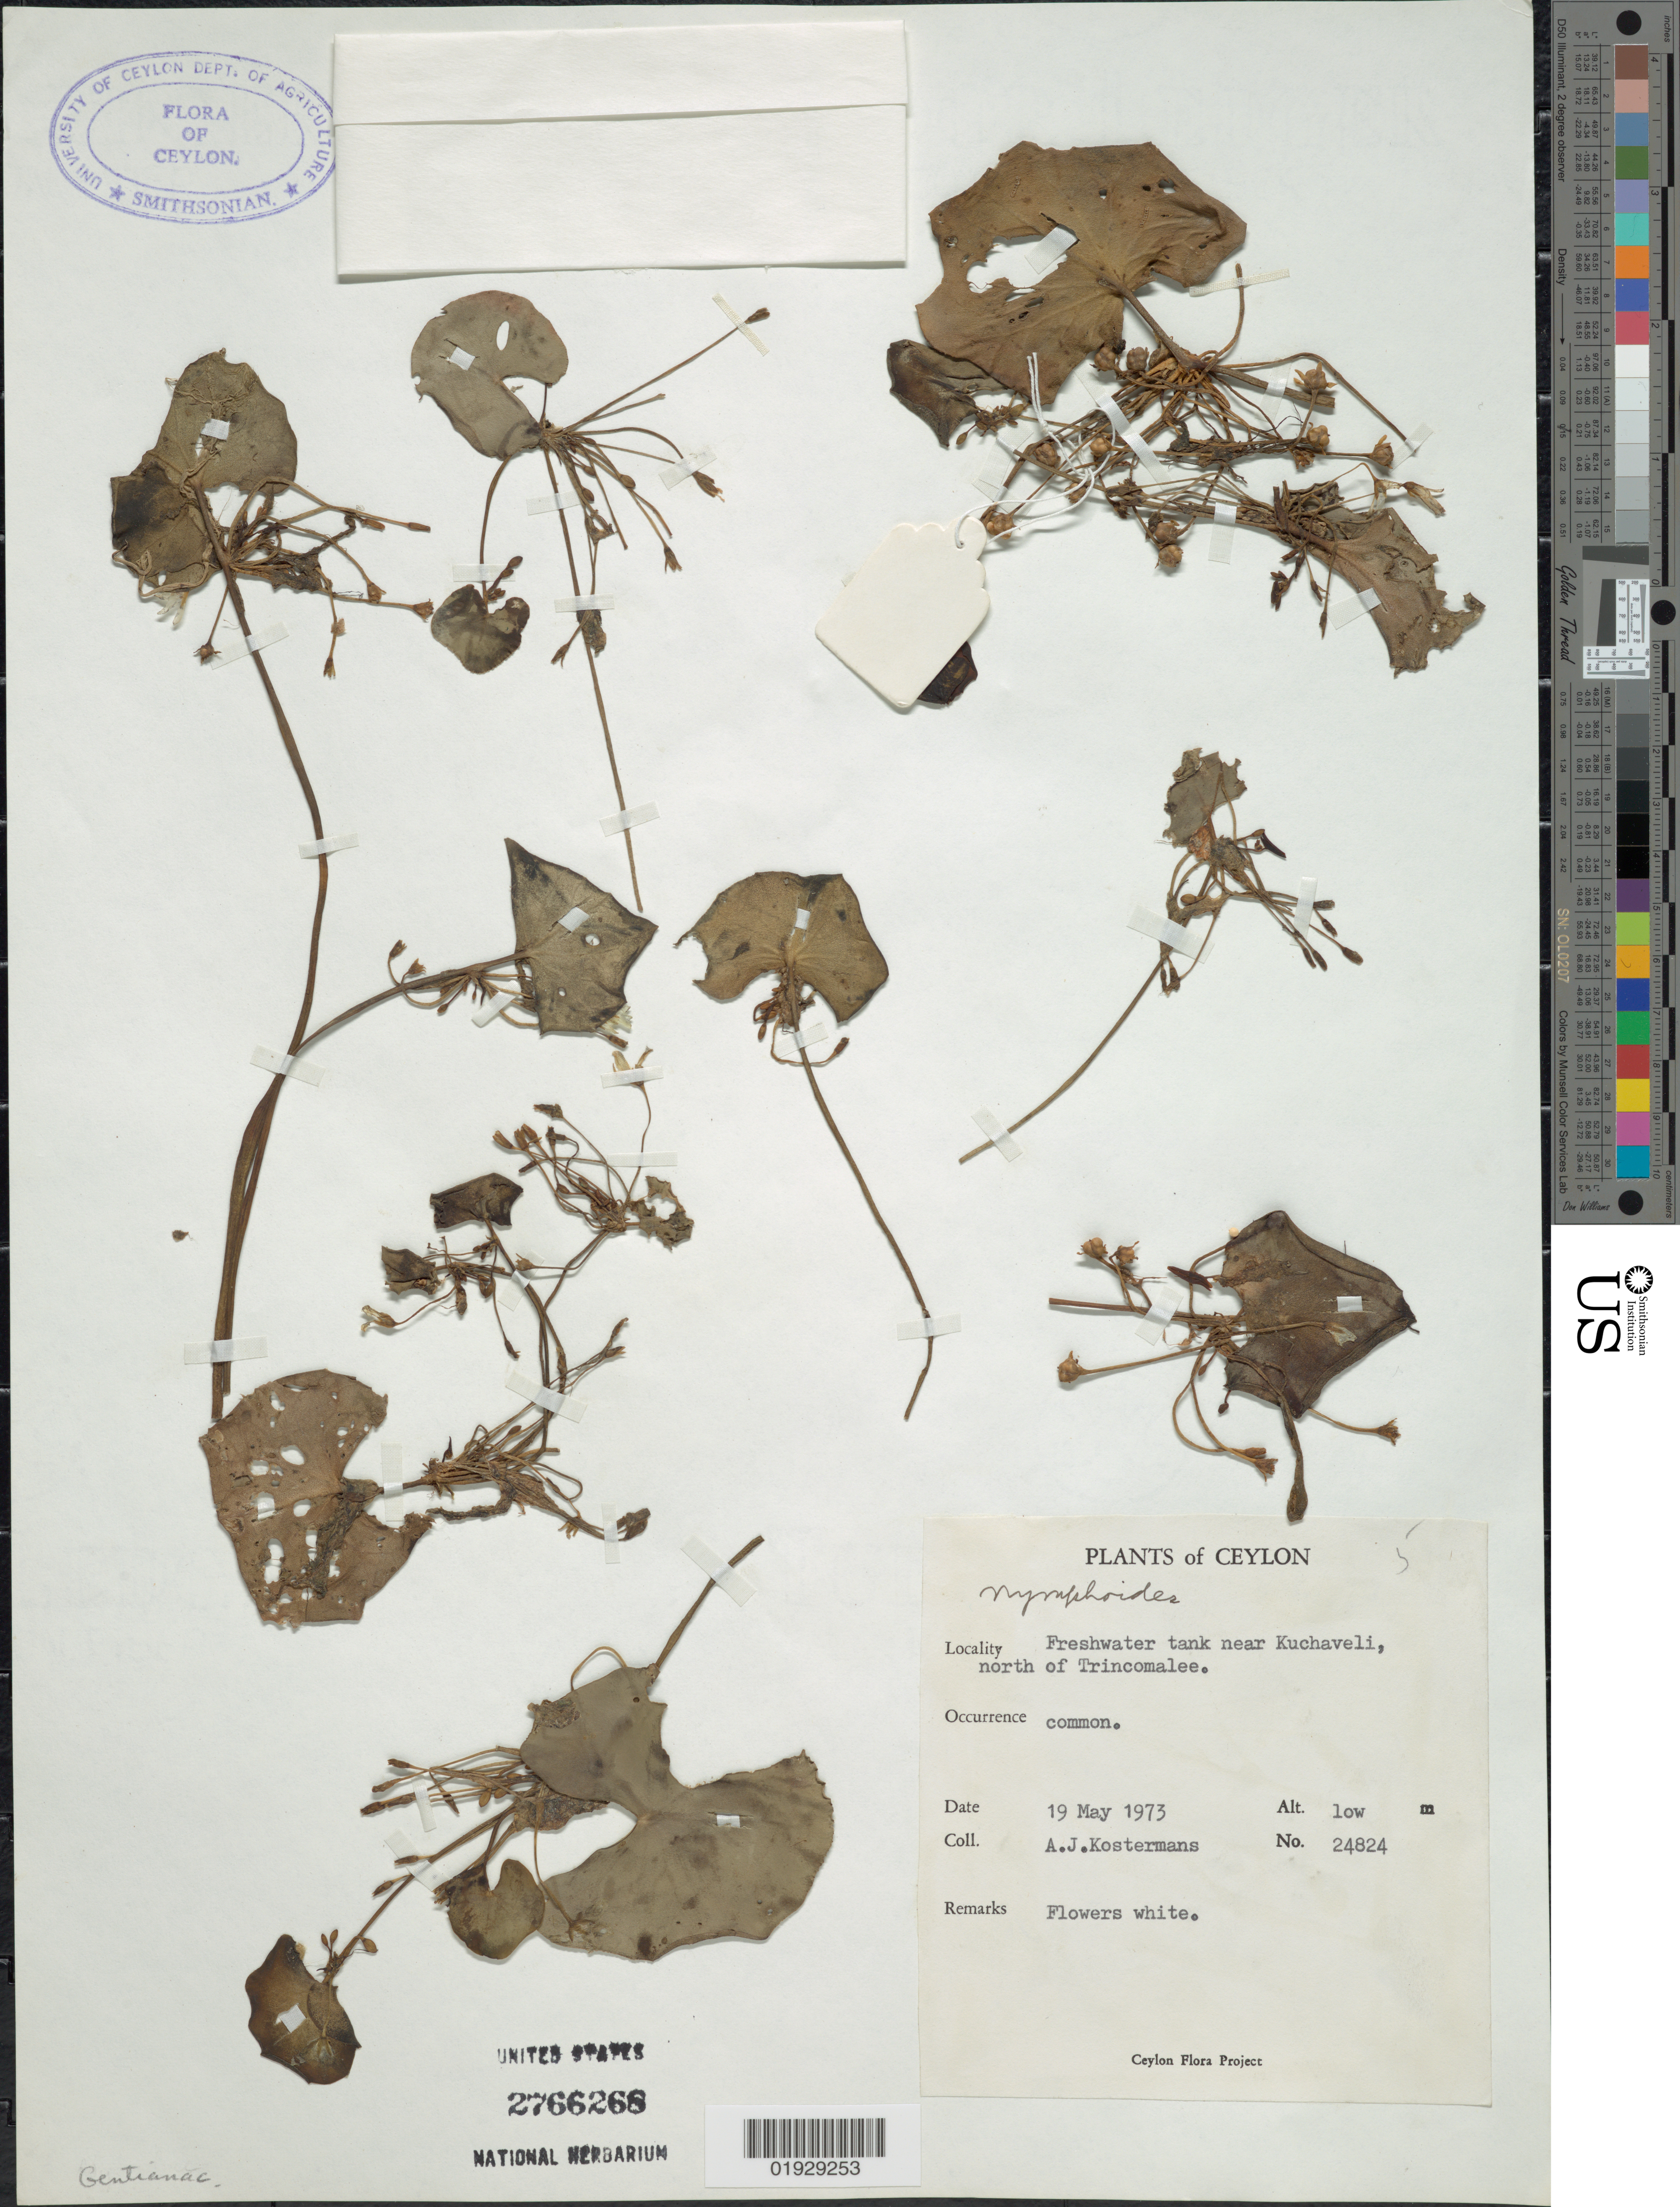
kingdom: Plantae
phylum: Tracheophyta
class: Magnoliopsida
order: Asterales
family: Menyanthaceae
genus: Nymphoides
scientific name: Nymphoides sp.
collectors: A. J. G. Kostermans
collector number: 24824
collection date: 1973-05-19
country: Sri Lanka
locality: Ceylon. Freshwater tank near Kuchaveli, north of Trincomalee.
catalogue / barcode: US 2766268